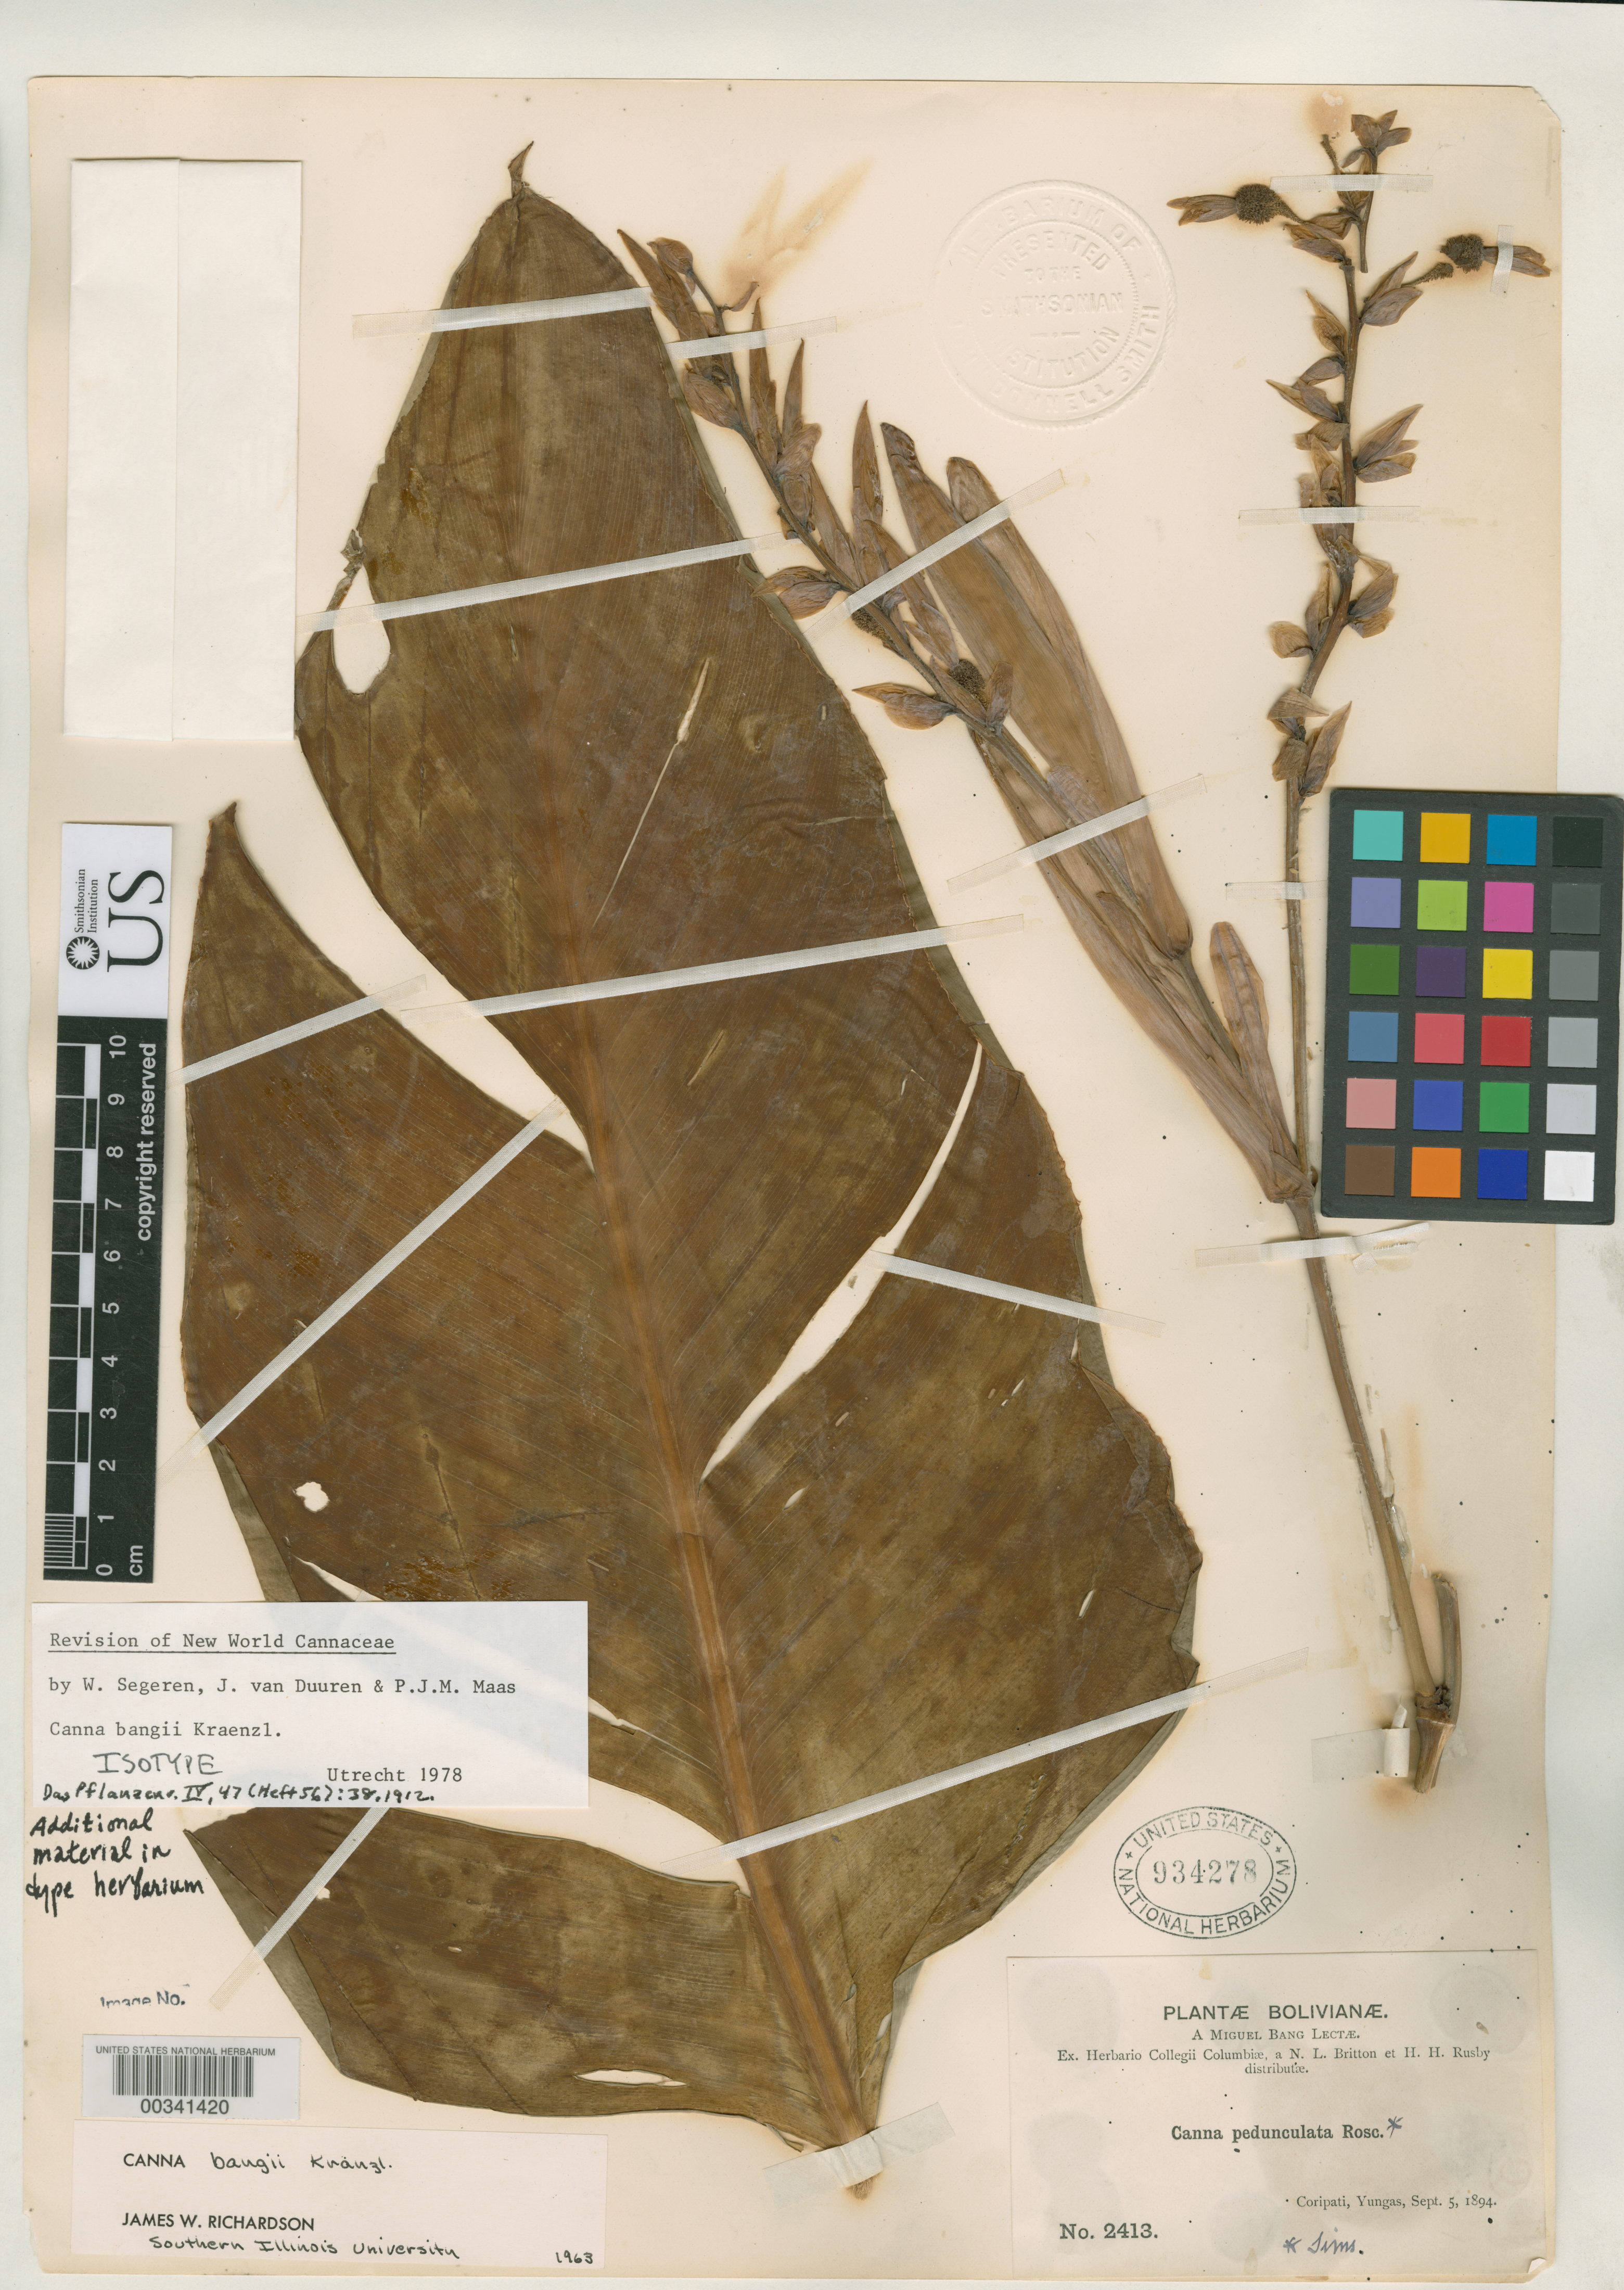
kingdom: Plantae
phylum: Tracheophyta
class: Liliopsida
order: Zingiberales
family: Cannaceae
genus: Canna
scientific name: Canna bangii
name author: Kraenzl. in Engl.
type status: Isotype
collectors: M. Bang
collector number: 2413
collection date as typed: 05 Sep 1894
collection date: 1894-09-05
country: Bolivia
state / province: La Paz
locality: Coripati, Yungas.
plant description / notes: Specimen ex herb. John Donnell Smith.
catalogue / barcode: US 934278